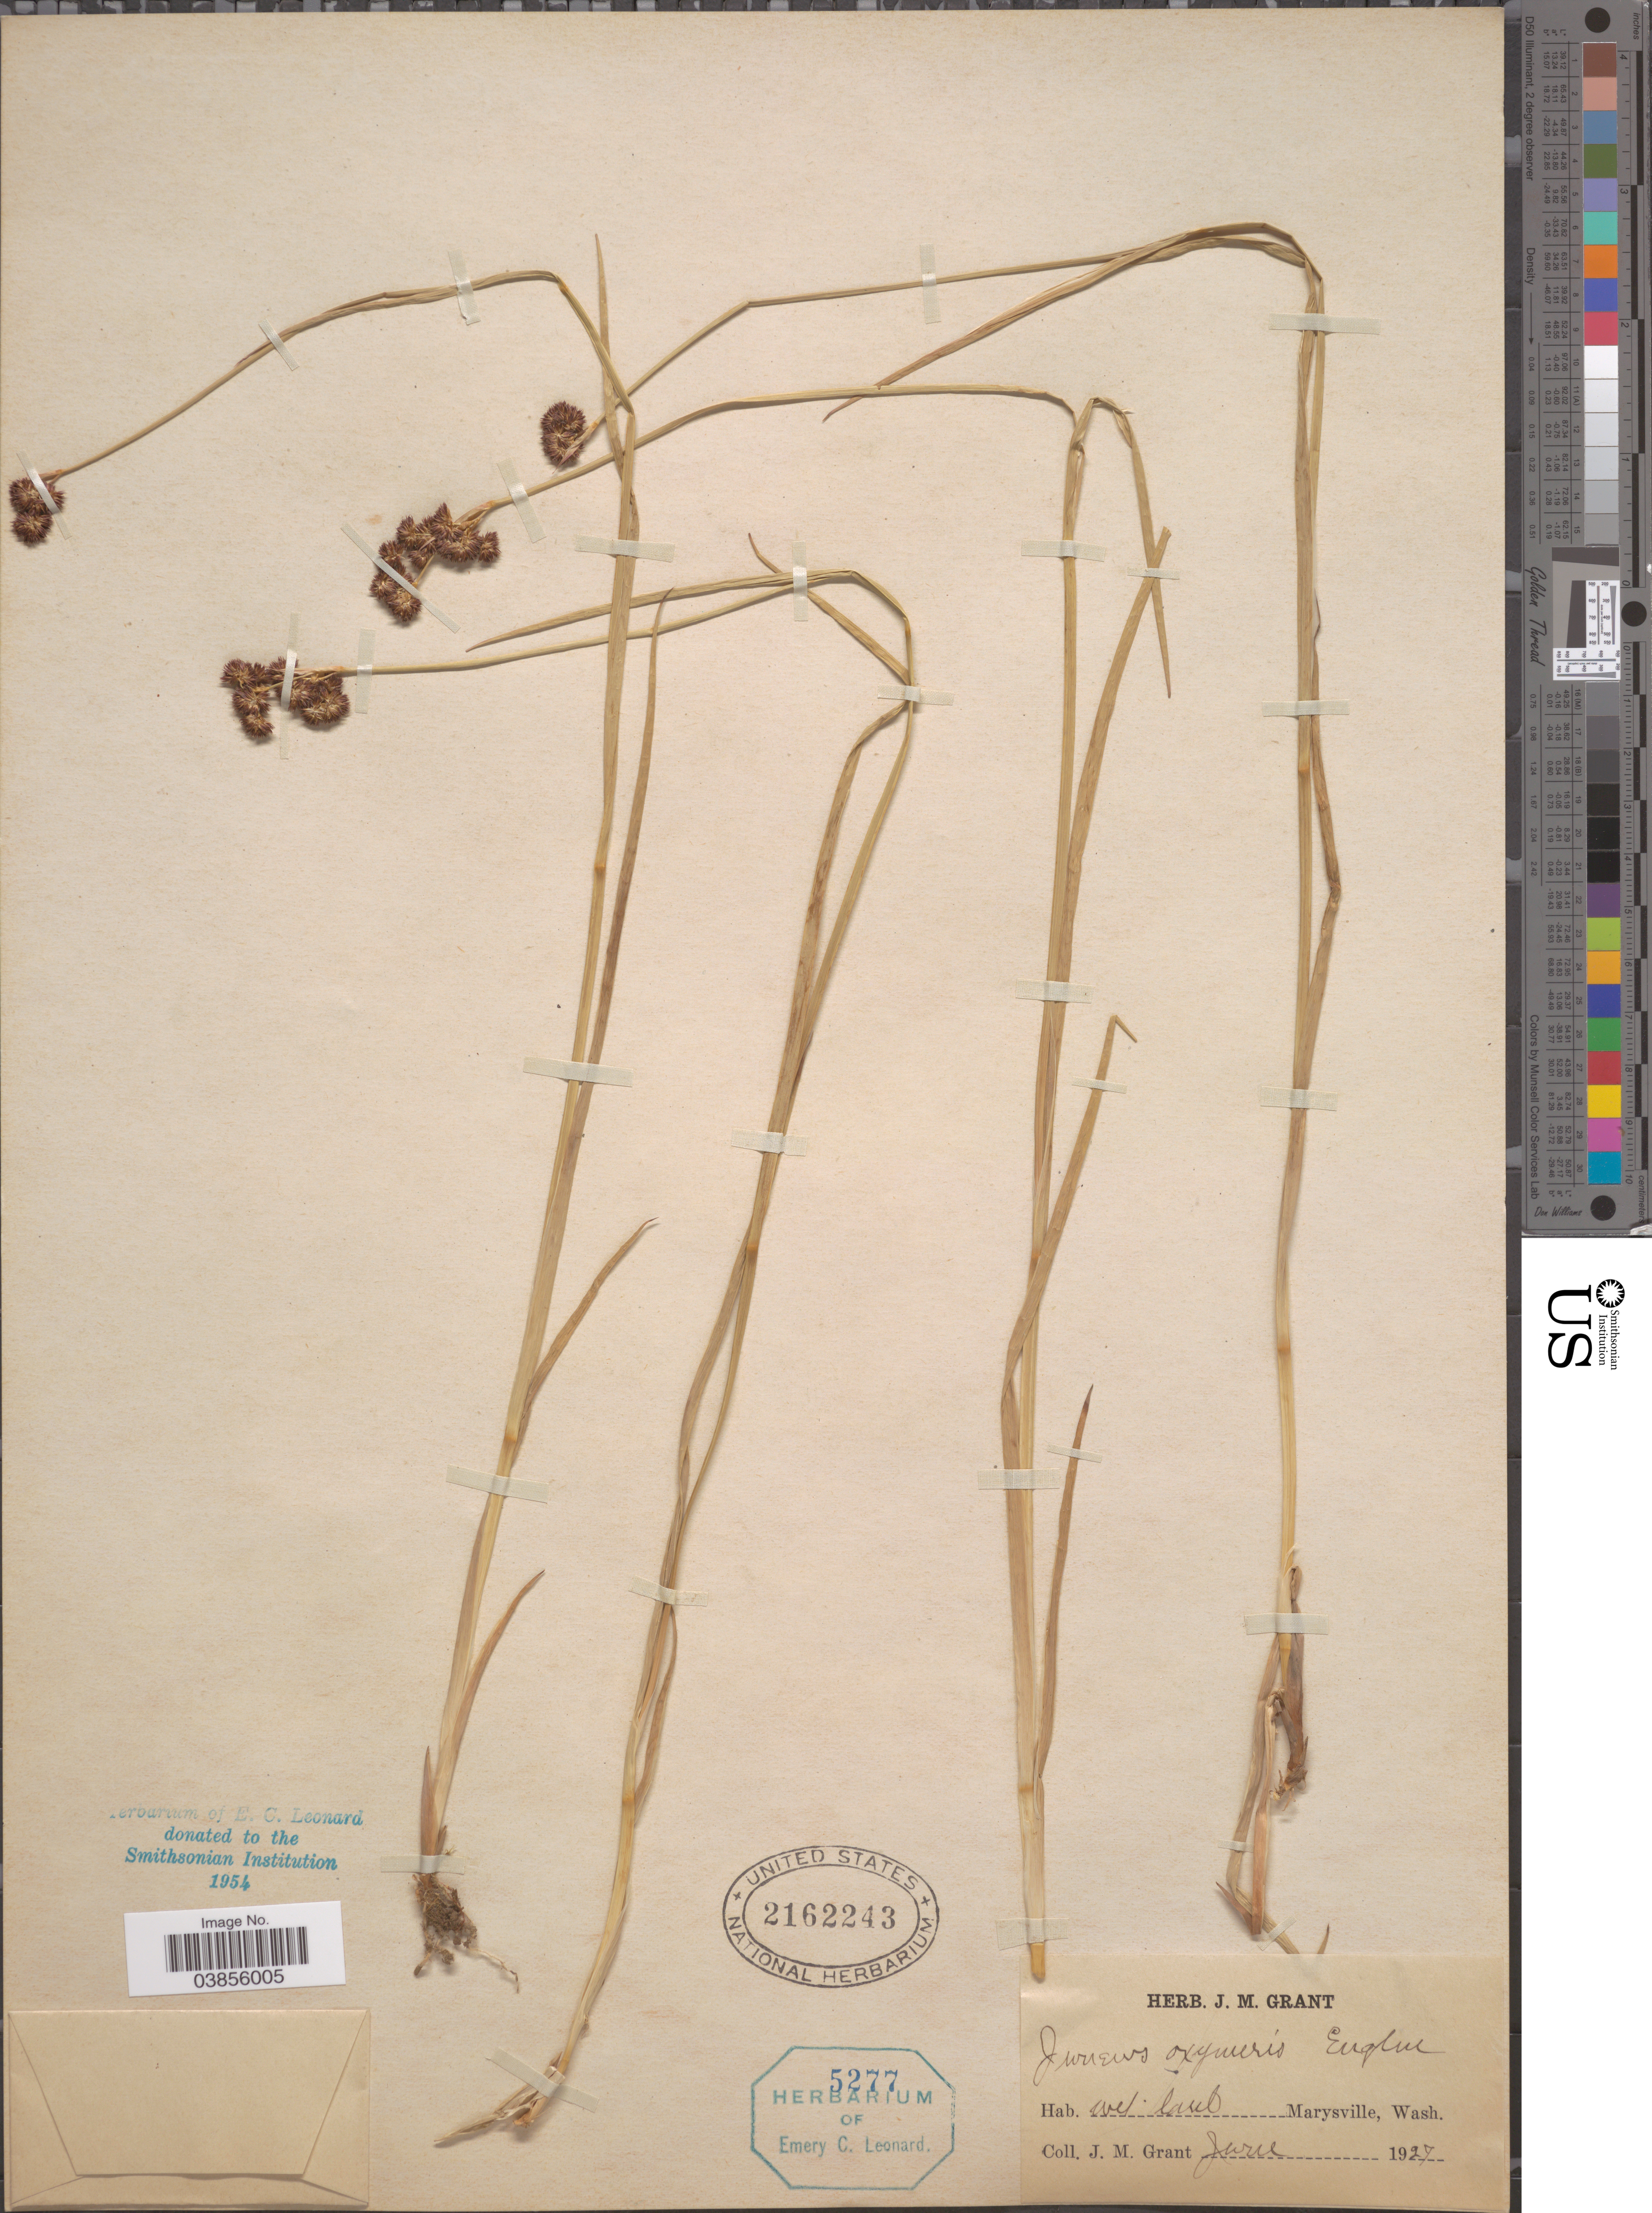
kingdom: Plantae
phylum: Tracheophyta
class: Liliopsida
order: Poales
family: Juncaceae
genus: Juncus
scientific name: Juncus oxymeris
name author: Engelm.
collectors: J. M. Grant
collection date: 1927-06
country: United States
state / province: Washington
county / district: Snohomish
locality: Marysville.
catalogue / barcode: US 2162243